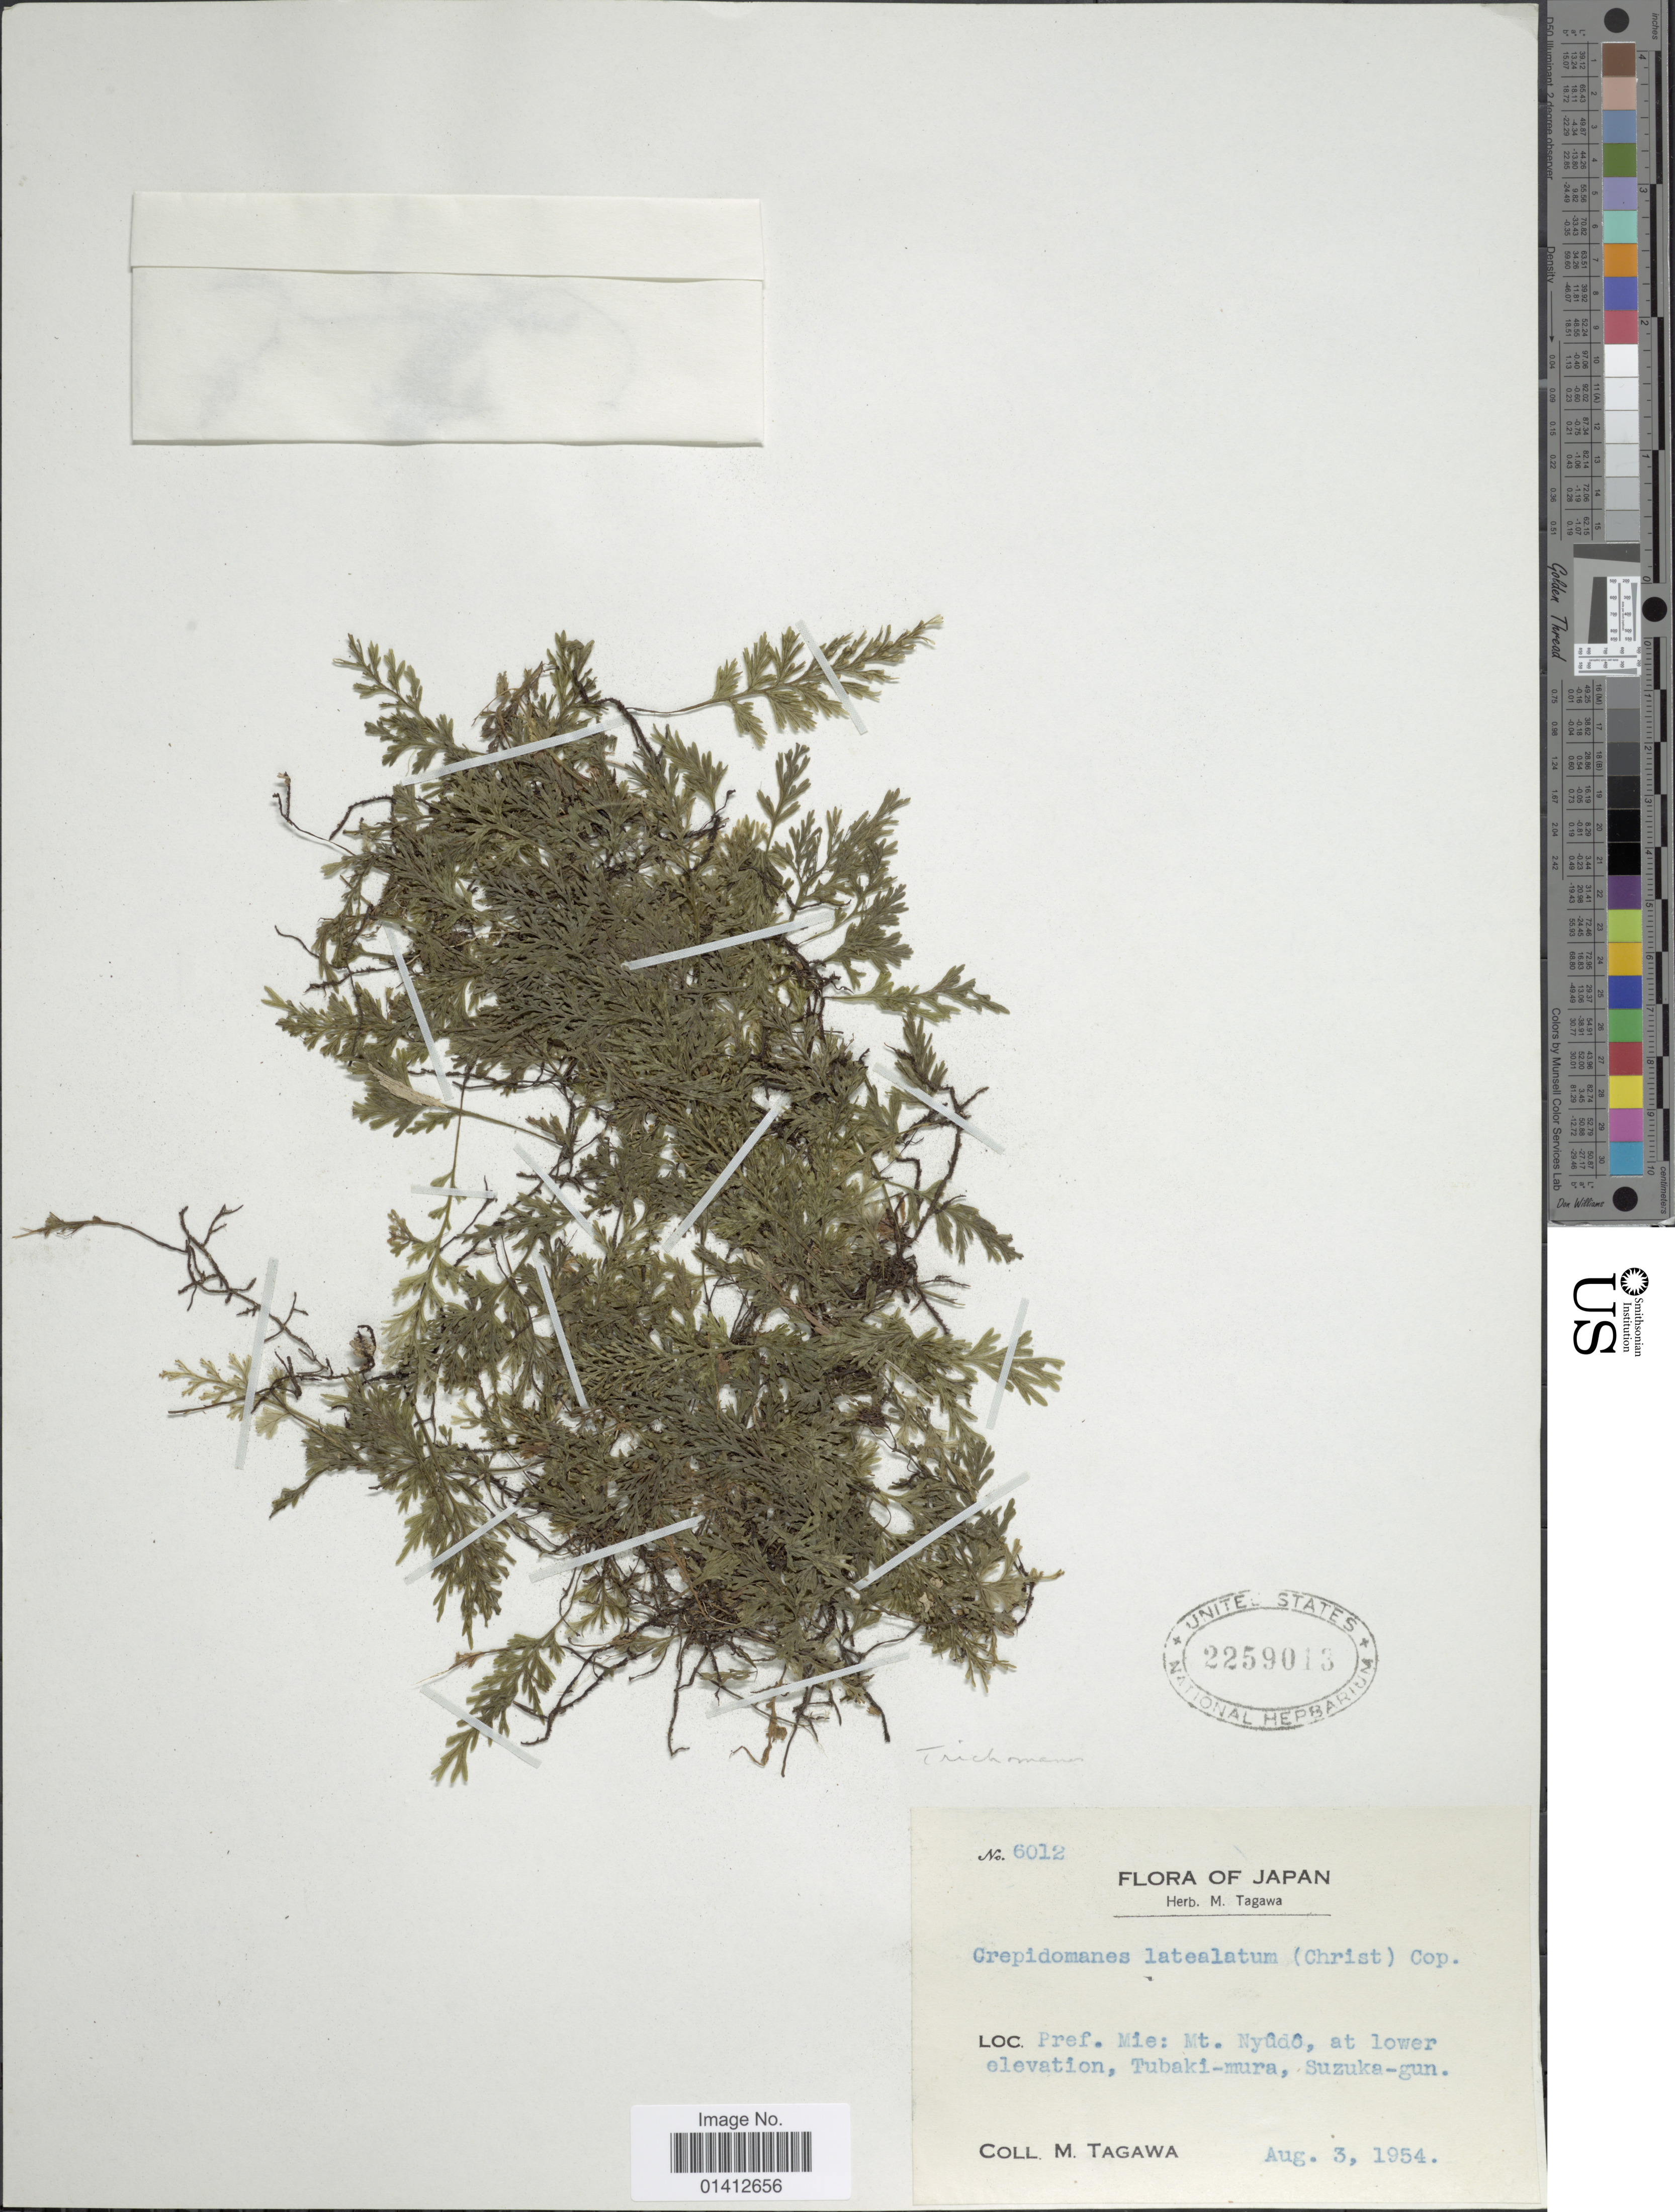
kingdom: Plantae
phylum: Tracheophyta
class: Polypodiopsida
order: Hymenophyllales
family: Hymenophyllaceae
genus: Crepidomanes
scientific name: Crepidomanes latealatum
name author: (Bosch) Copel.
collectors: M. Tagawa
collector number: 6012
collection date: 1954-08-03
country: Japan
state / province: Mie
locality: Pref. Mie: Mt Nyûdô, at lower elevation, Tubaki-mura, Suzuka-gun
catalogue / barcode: US 2259013